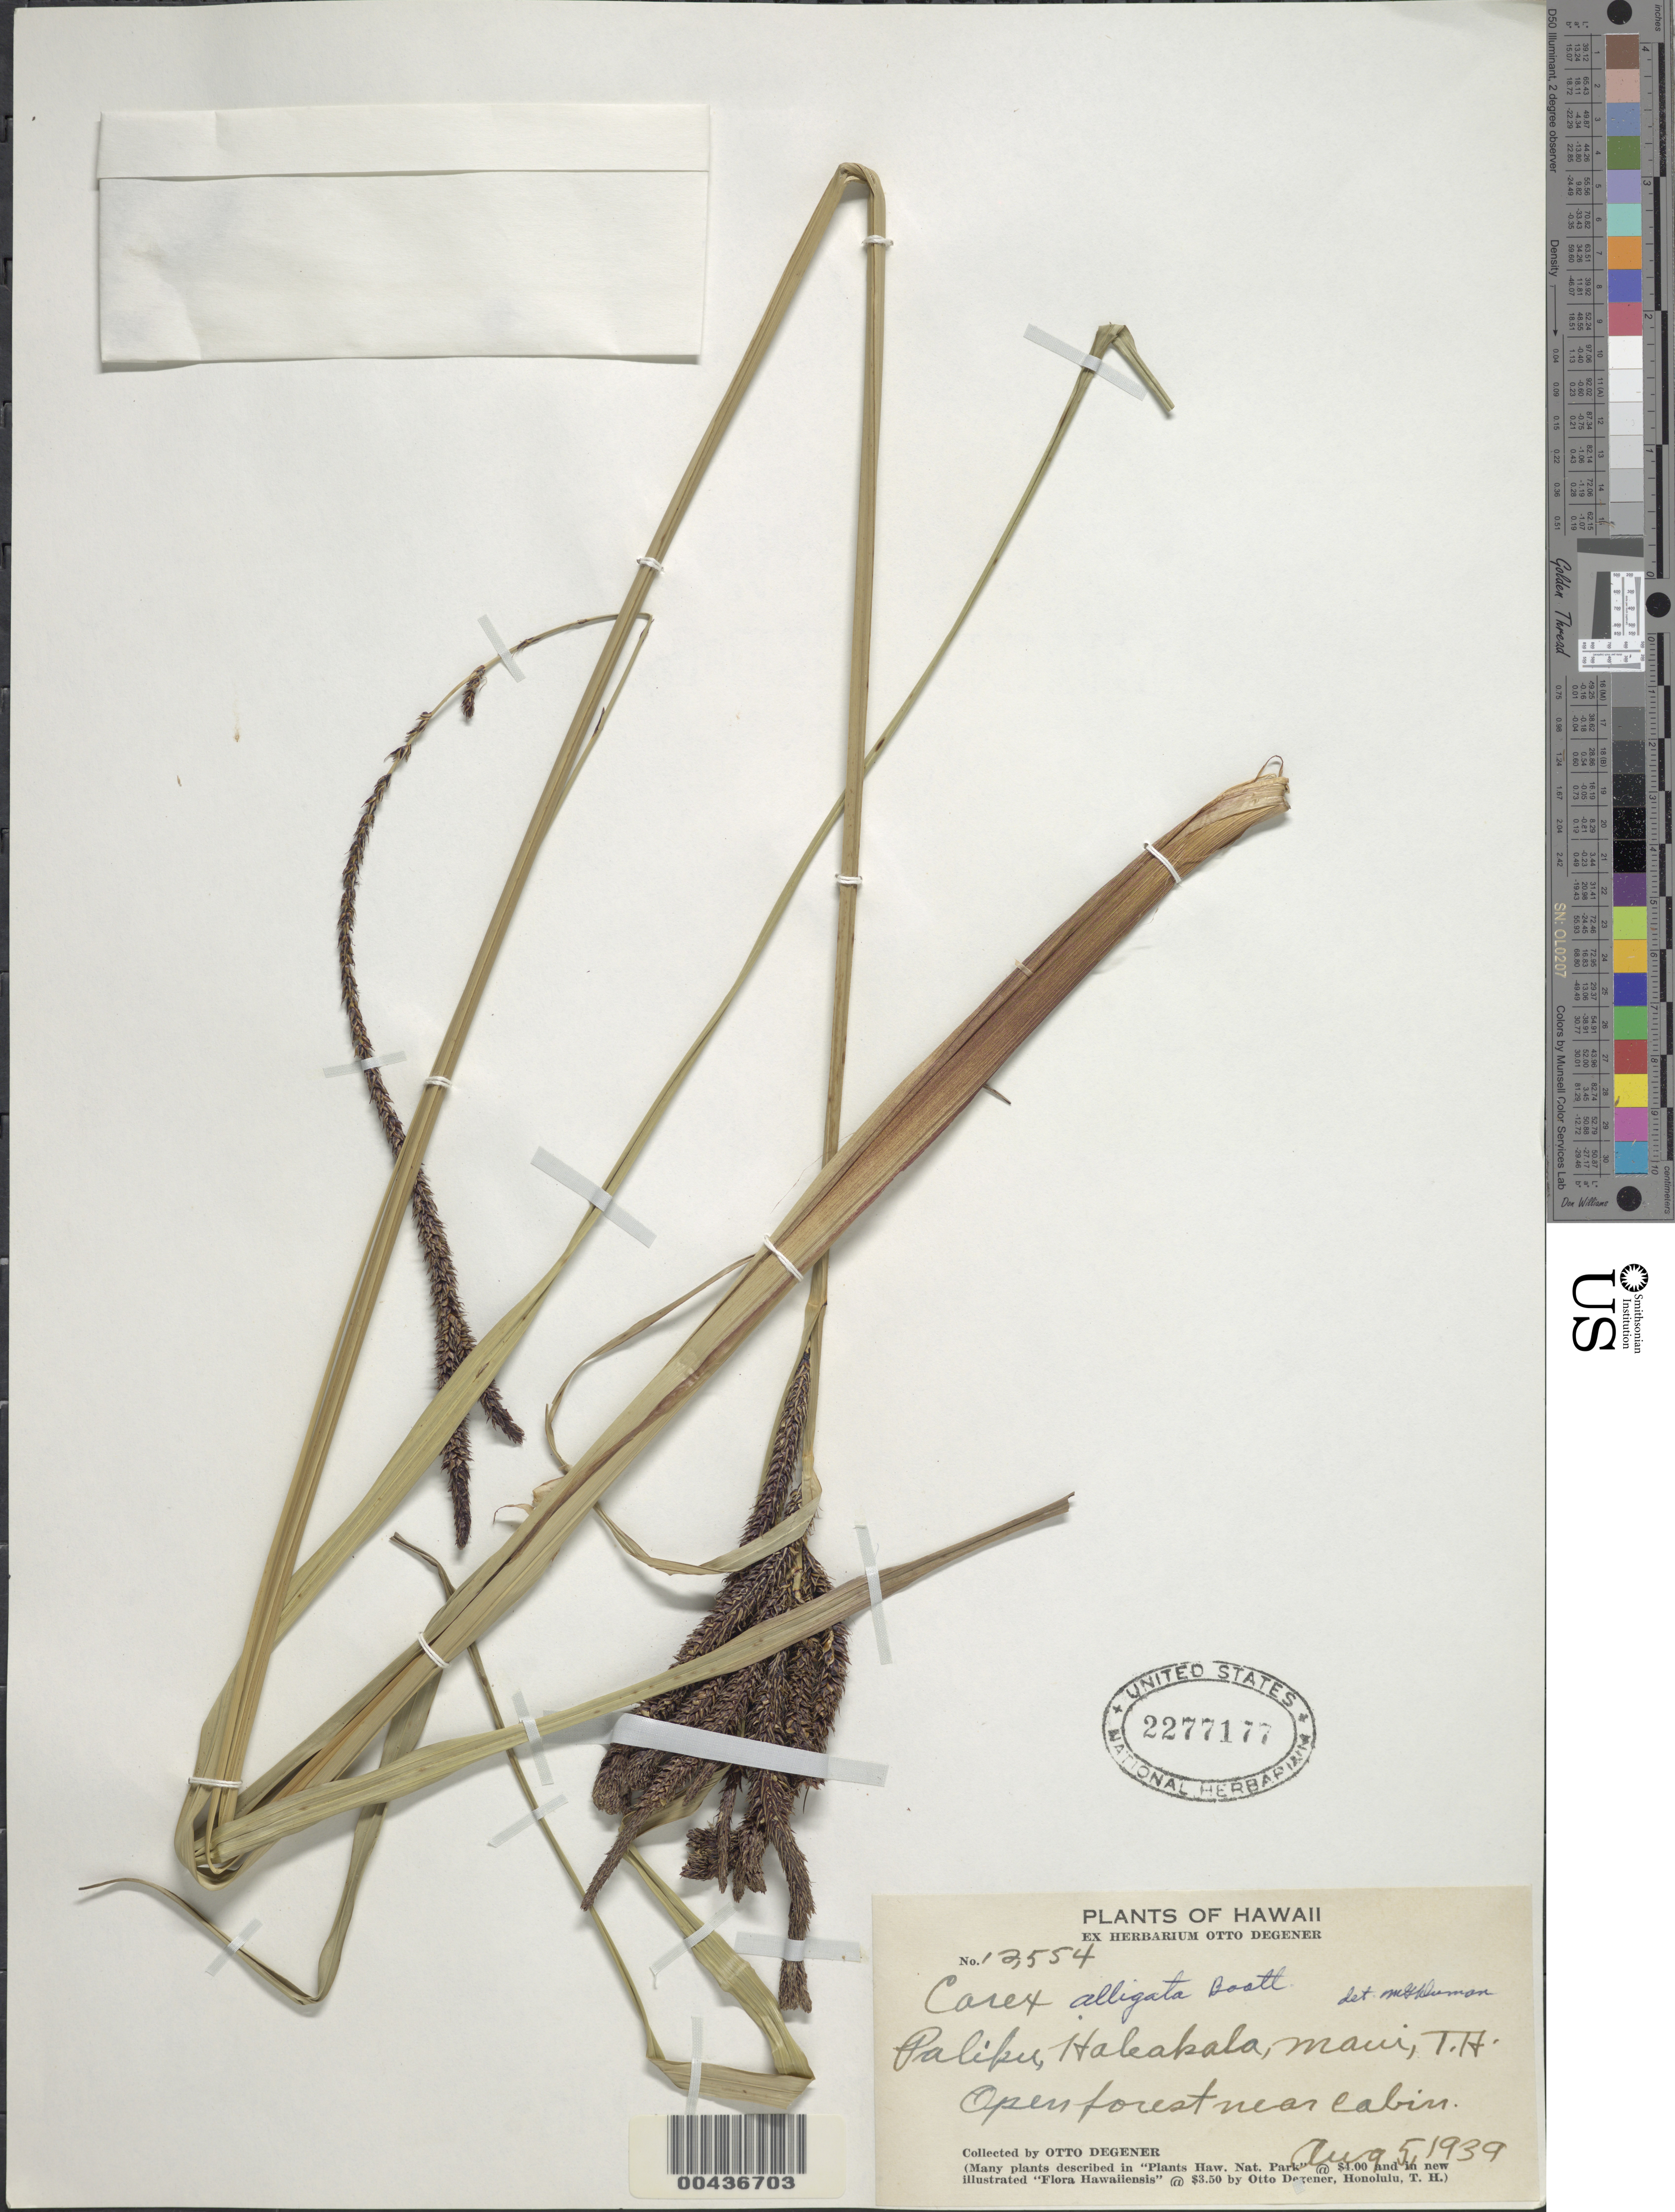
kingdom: Plantae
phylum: Tracheophyta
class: Liliopsida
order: Poales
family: Cyperaceae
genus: Carex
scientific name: Carex alligata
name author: Boott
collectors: O. Degener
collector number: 12554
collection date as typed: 5 Aug 1939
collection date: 1939-08-05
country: United States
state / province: Hawaii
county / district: Maui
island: Maui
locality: Paliku, Haleakala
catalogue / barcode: US 2277177